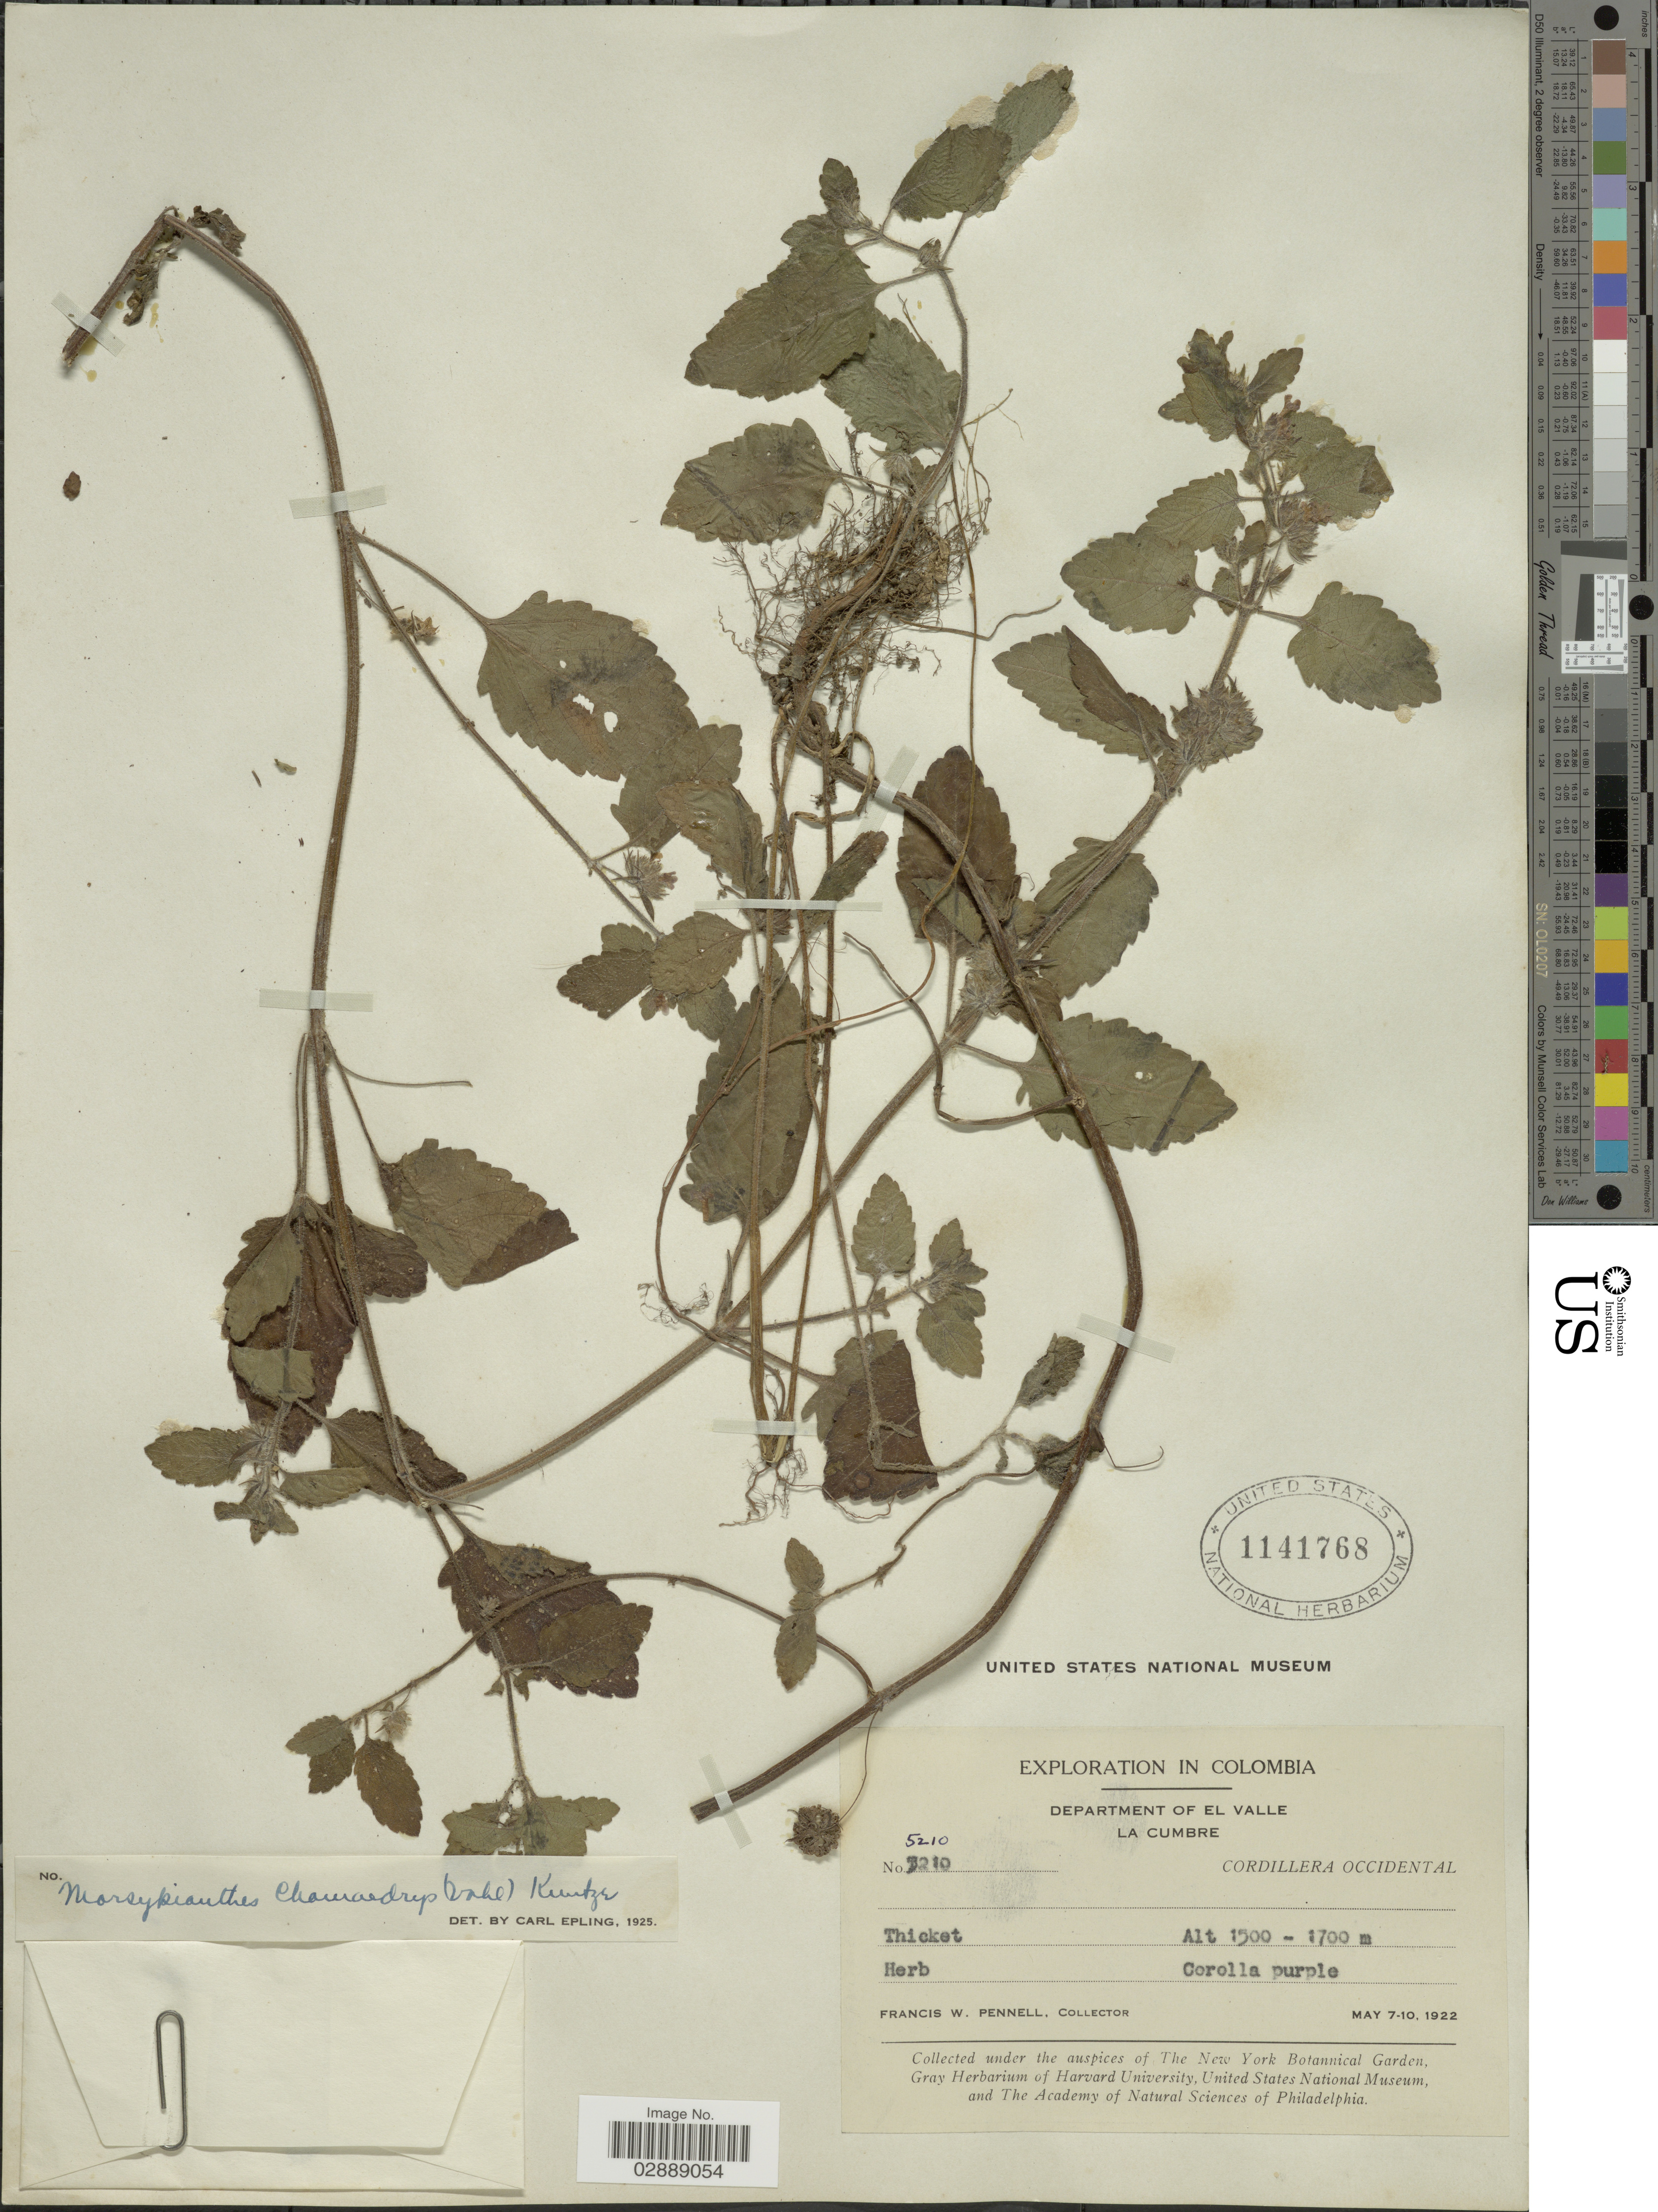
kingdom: Plantae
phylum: Tracheophyta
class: Magnoliopsida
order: Lamiales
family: Lamiaceae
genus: Marsypianthes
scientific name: Marsypianthes chamaedrys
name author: (Vahl) Kuntze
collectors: F. W. Pennell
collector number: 5210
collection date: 1922-05-07/1922-05-10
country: Colombia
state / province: Valle del Cauca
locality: Department of El Valle. La Cumbre. Cordillera Occidental.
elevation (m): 1500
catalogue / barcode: US 1141768